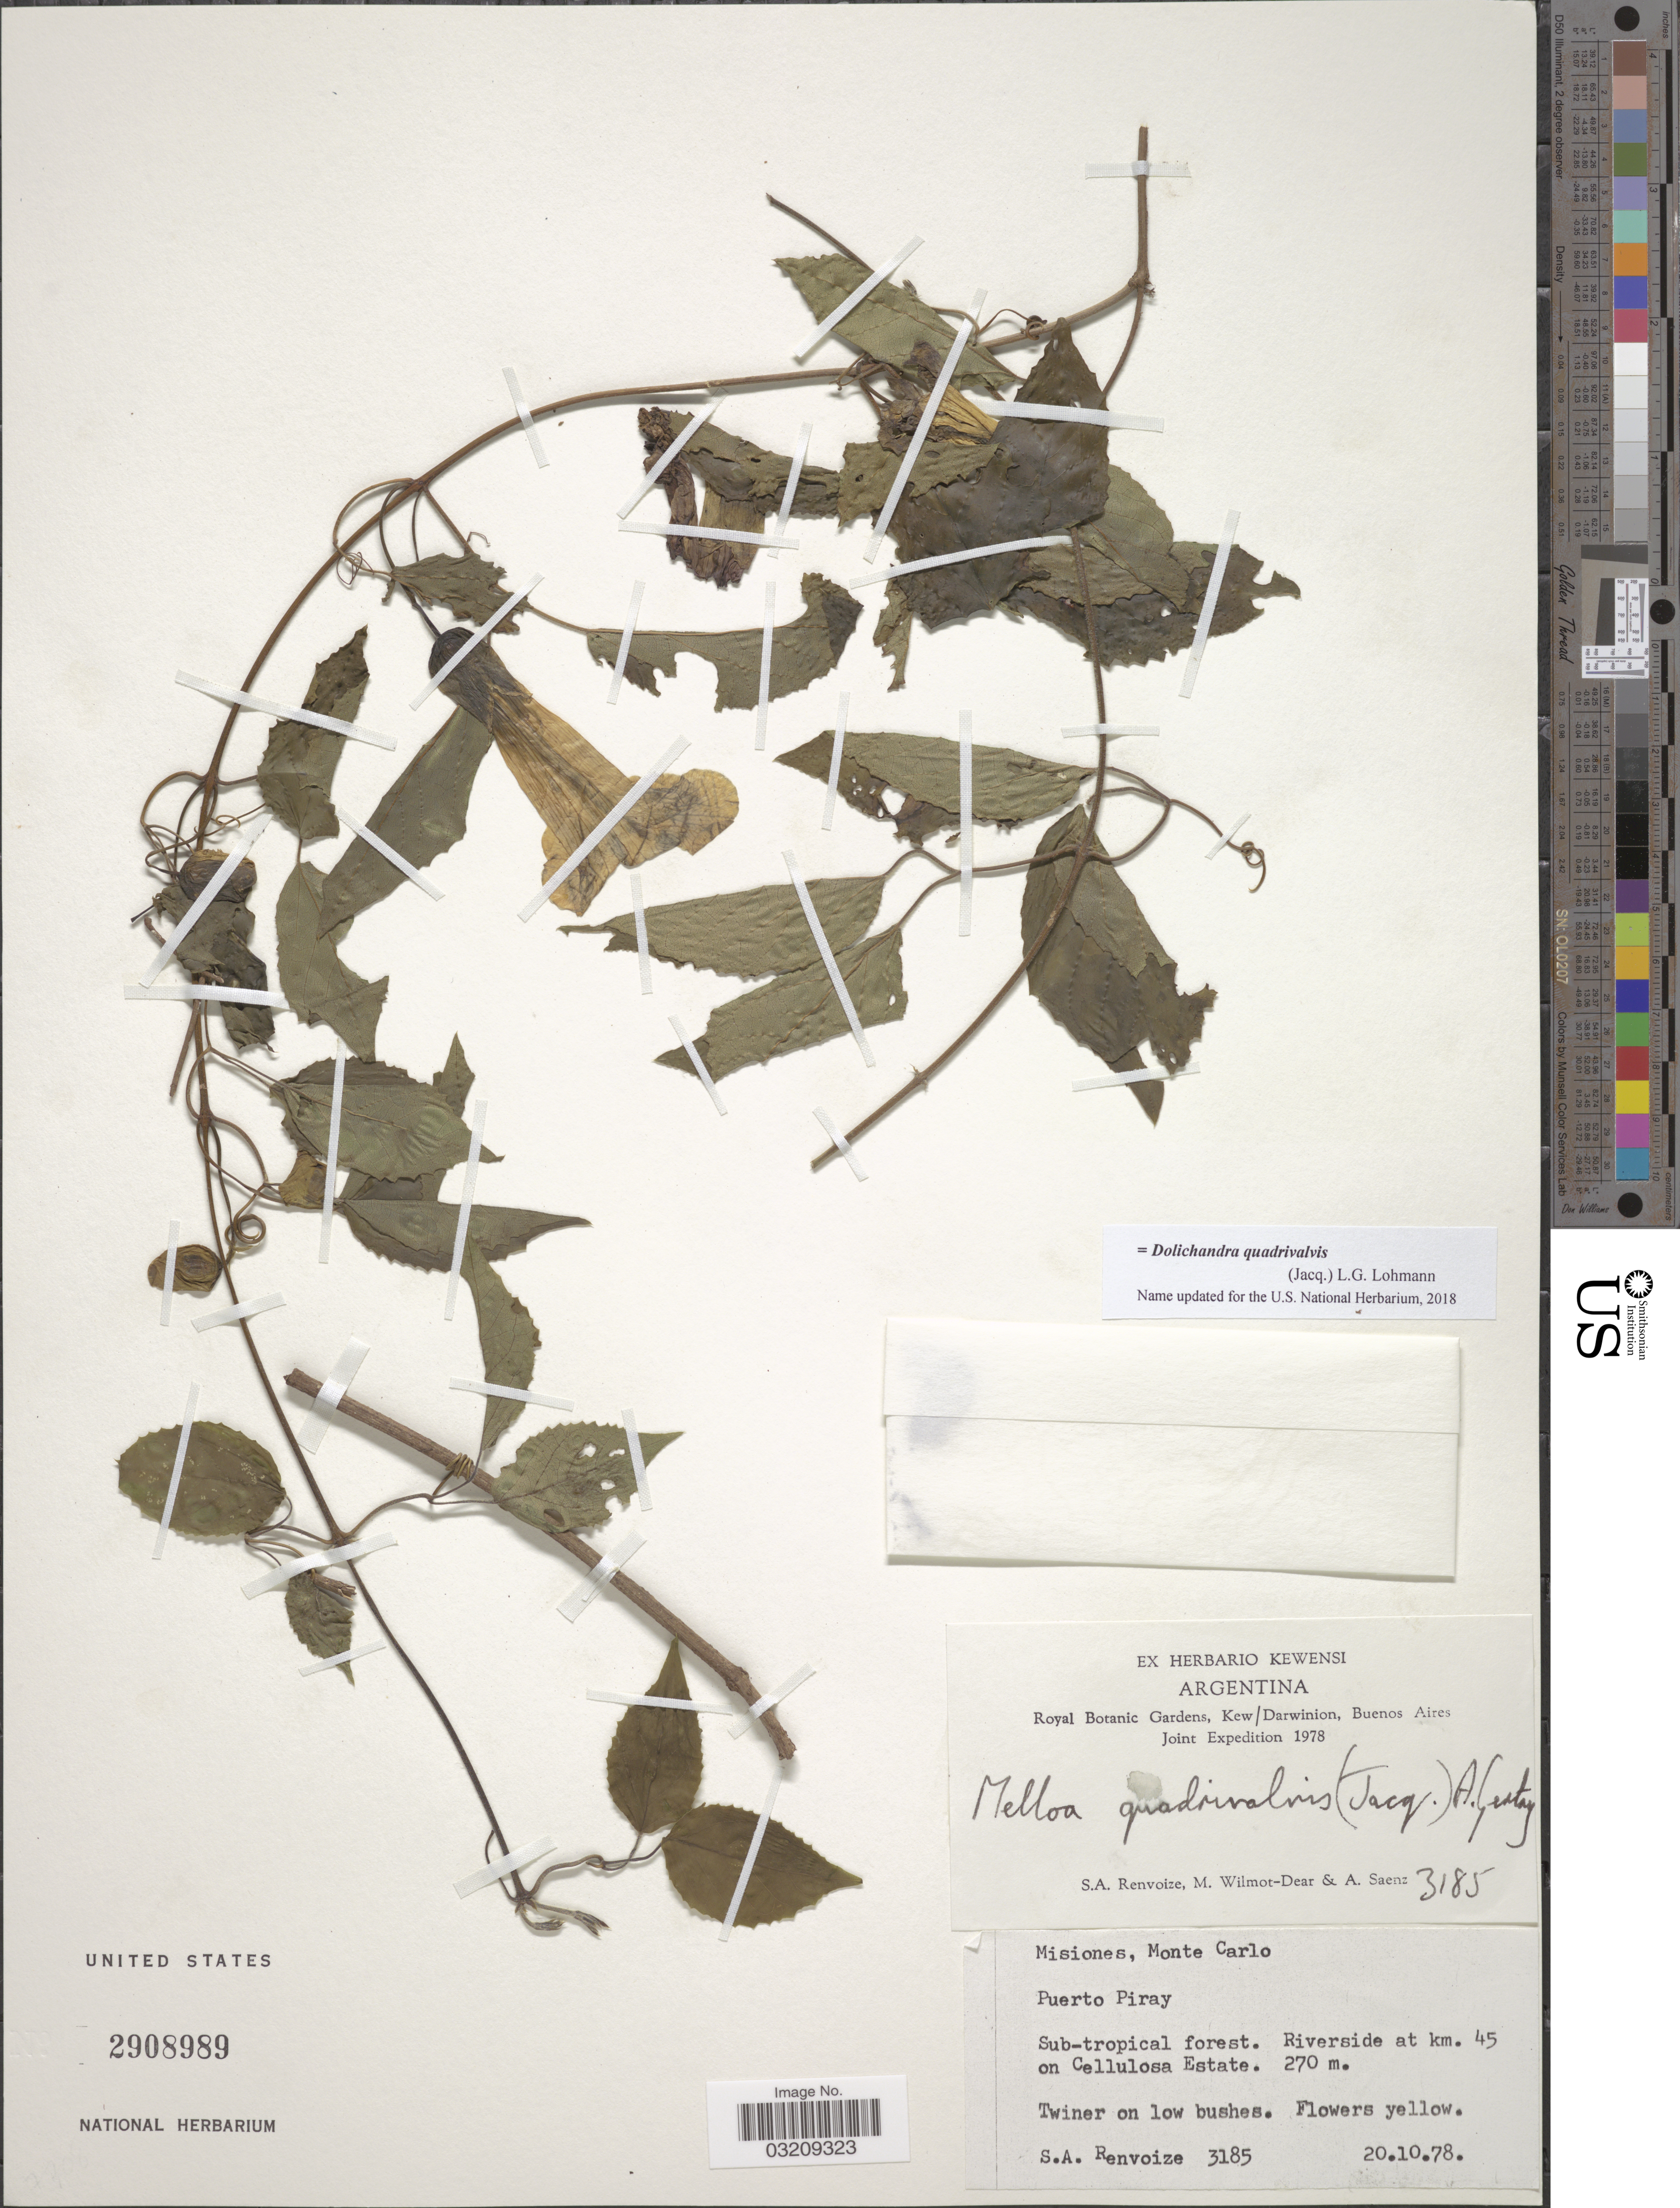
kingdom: Plantae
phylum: Tracheophyta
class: Magnoliopsida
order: Lamiales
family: Bignoniaceae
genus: Dolichandra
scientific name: Dolichandra quadrivalvis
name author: (Jacq.) L.G. Lohmann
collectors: S. A. Renvoize, M. Wilmot-Dear & A. Saenz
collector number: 3185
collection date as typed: Transcribed d/m/y: 20/10/78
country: Argentina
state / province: Misiones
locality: Monte Carlo. Puerto Piray. Sub-tropical forest. Riverside at km. 45 on Cellulosa Estate.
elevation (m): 270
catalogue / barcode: US 2908989